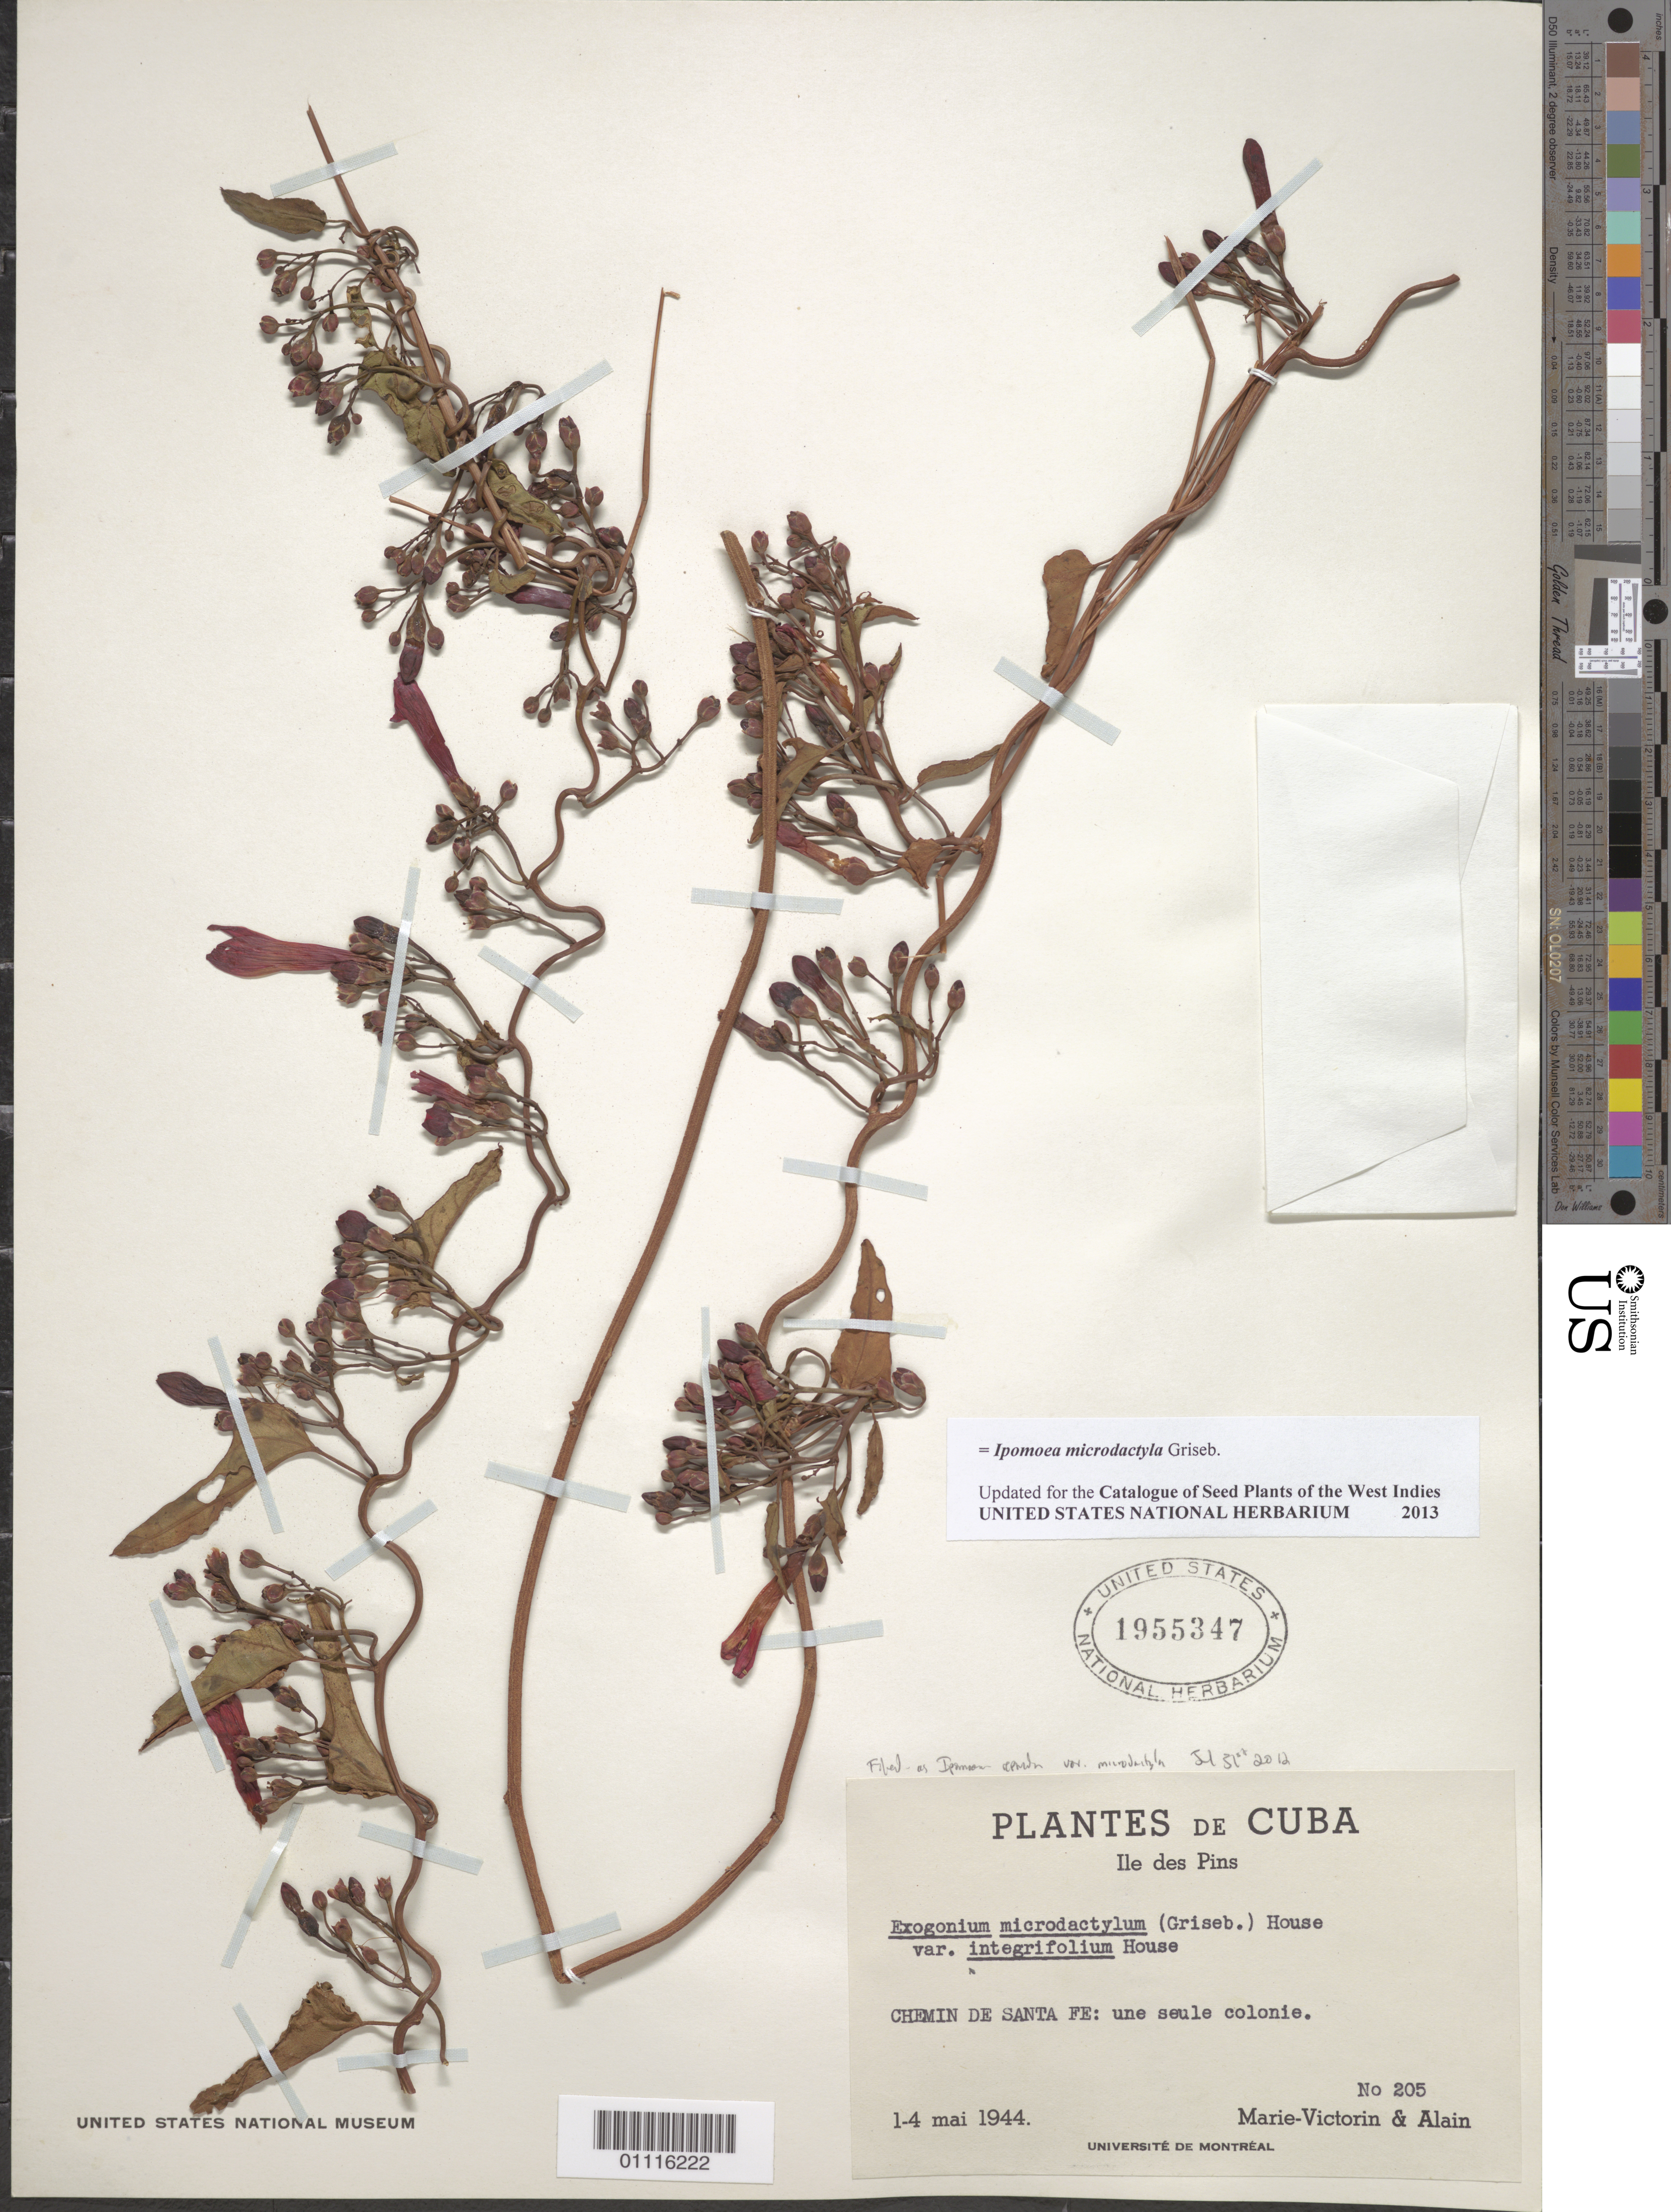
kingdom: Plantae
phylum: Tracheophyta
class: Magnoliopsida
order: Solanales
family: Convolvulaceae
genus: Ipomoea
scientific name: Ipomoea microdactyla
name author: Griseb.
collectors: Fr. Marie-Victorin & A. H. Liogier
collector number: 205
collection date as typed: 01 May 1944 to 04 May 1944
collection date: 1944-05-01/1944-05-04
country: Cuba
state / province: Isla de La Juventud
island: Isla de la Juventud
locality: Chemin de Santa Fe: une seule colonie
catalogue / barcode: US 1955347